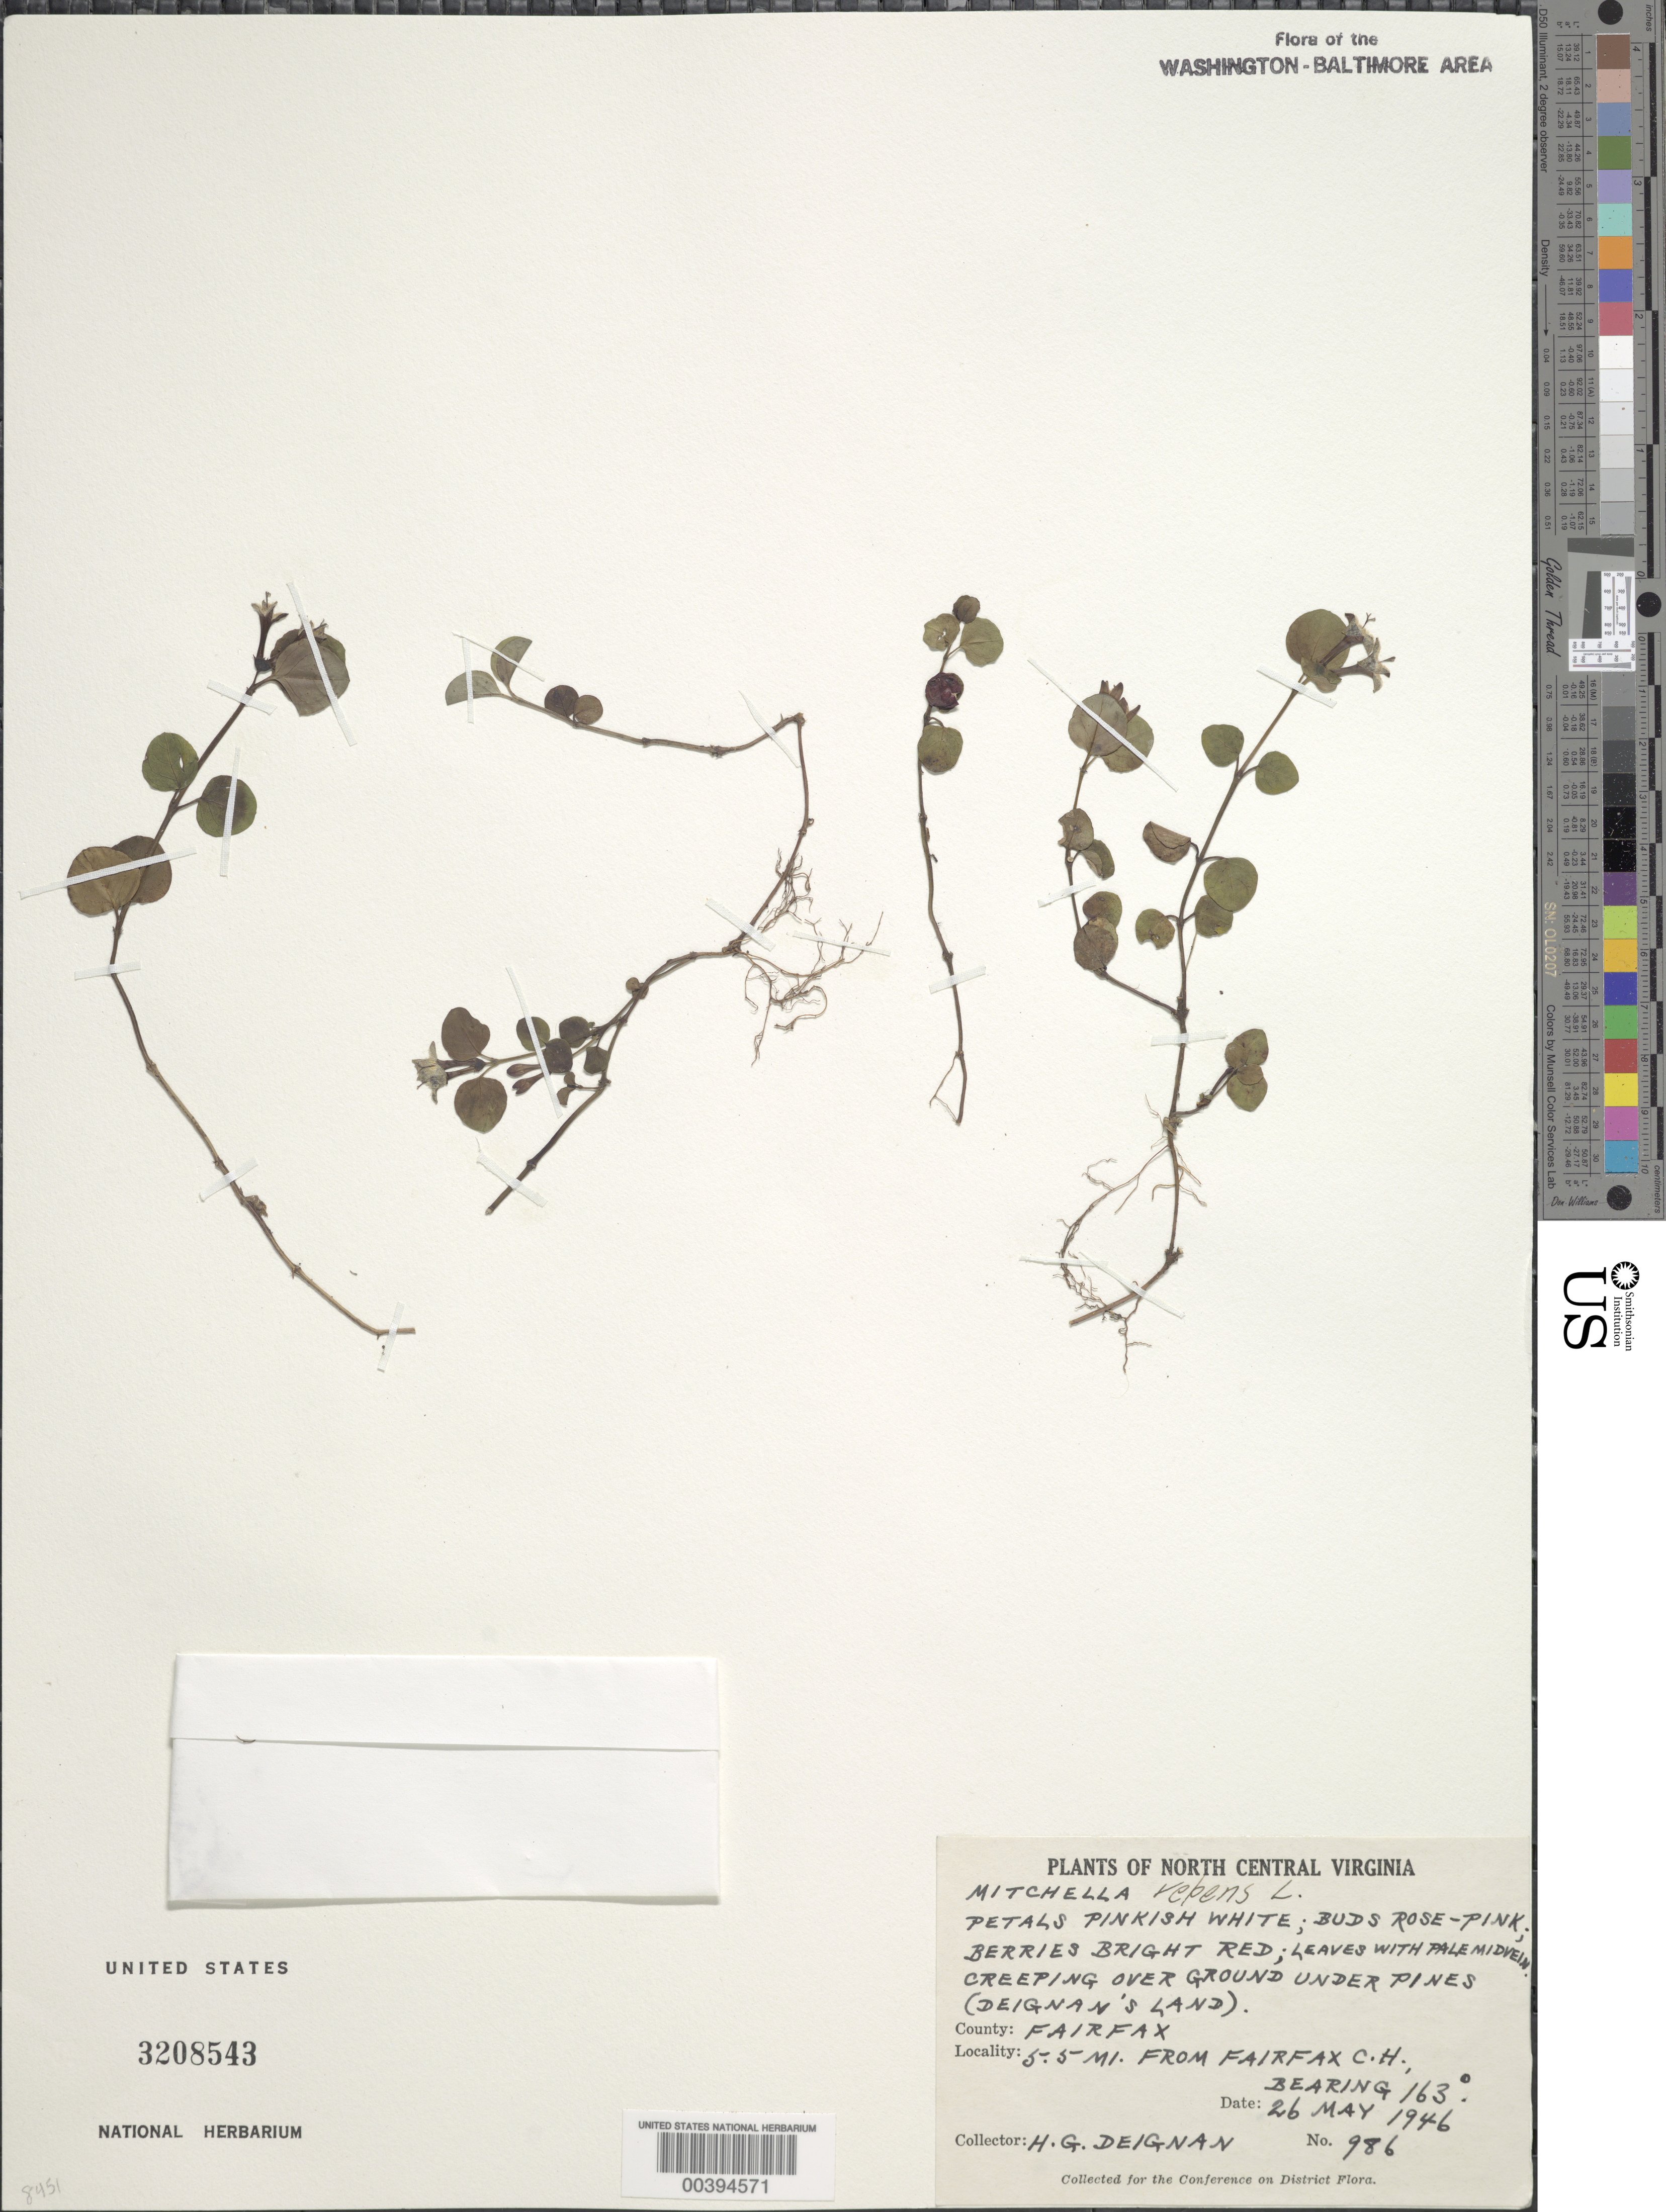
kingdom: Plantae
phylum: Tracheophyta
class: Magnoliopsida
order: Gentianales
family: Rubiaceae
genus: Mitchella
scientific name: Mitchella repens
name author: L.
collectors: H. Deignan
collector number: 986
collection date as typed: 26 May 1946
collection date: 1946-05-26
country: United States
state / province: Virginia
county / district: Fairfax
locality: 5.5 M from Fairfax Court House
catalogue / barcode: US 3208543